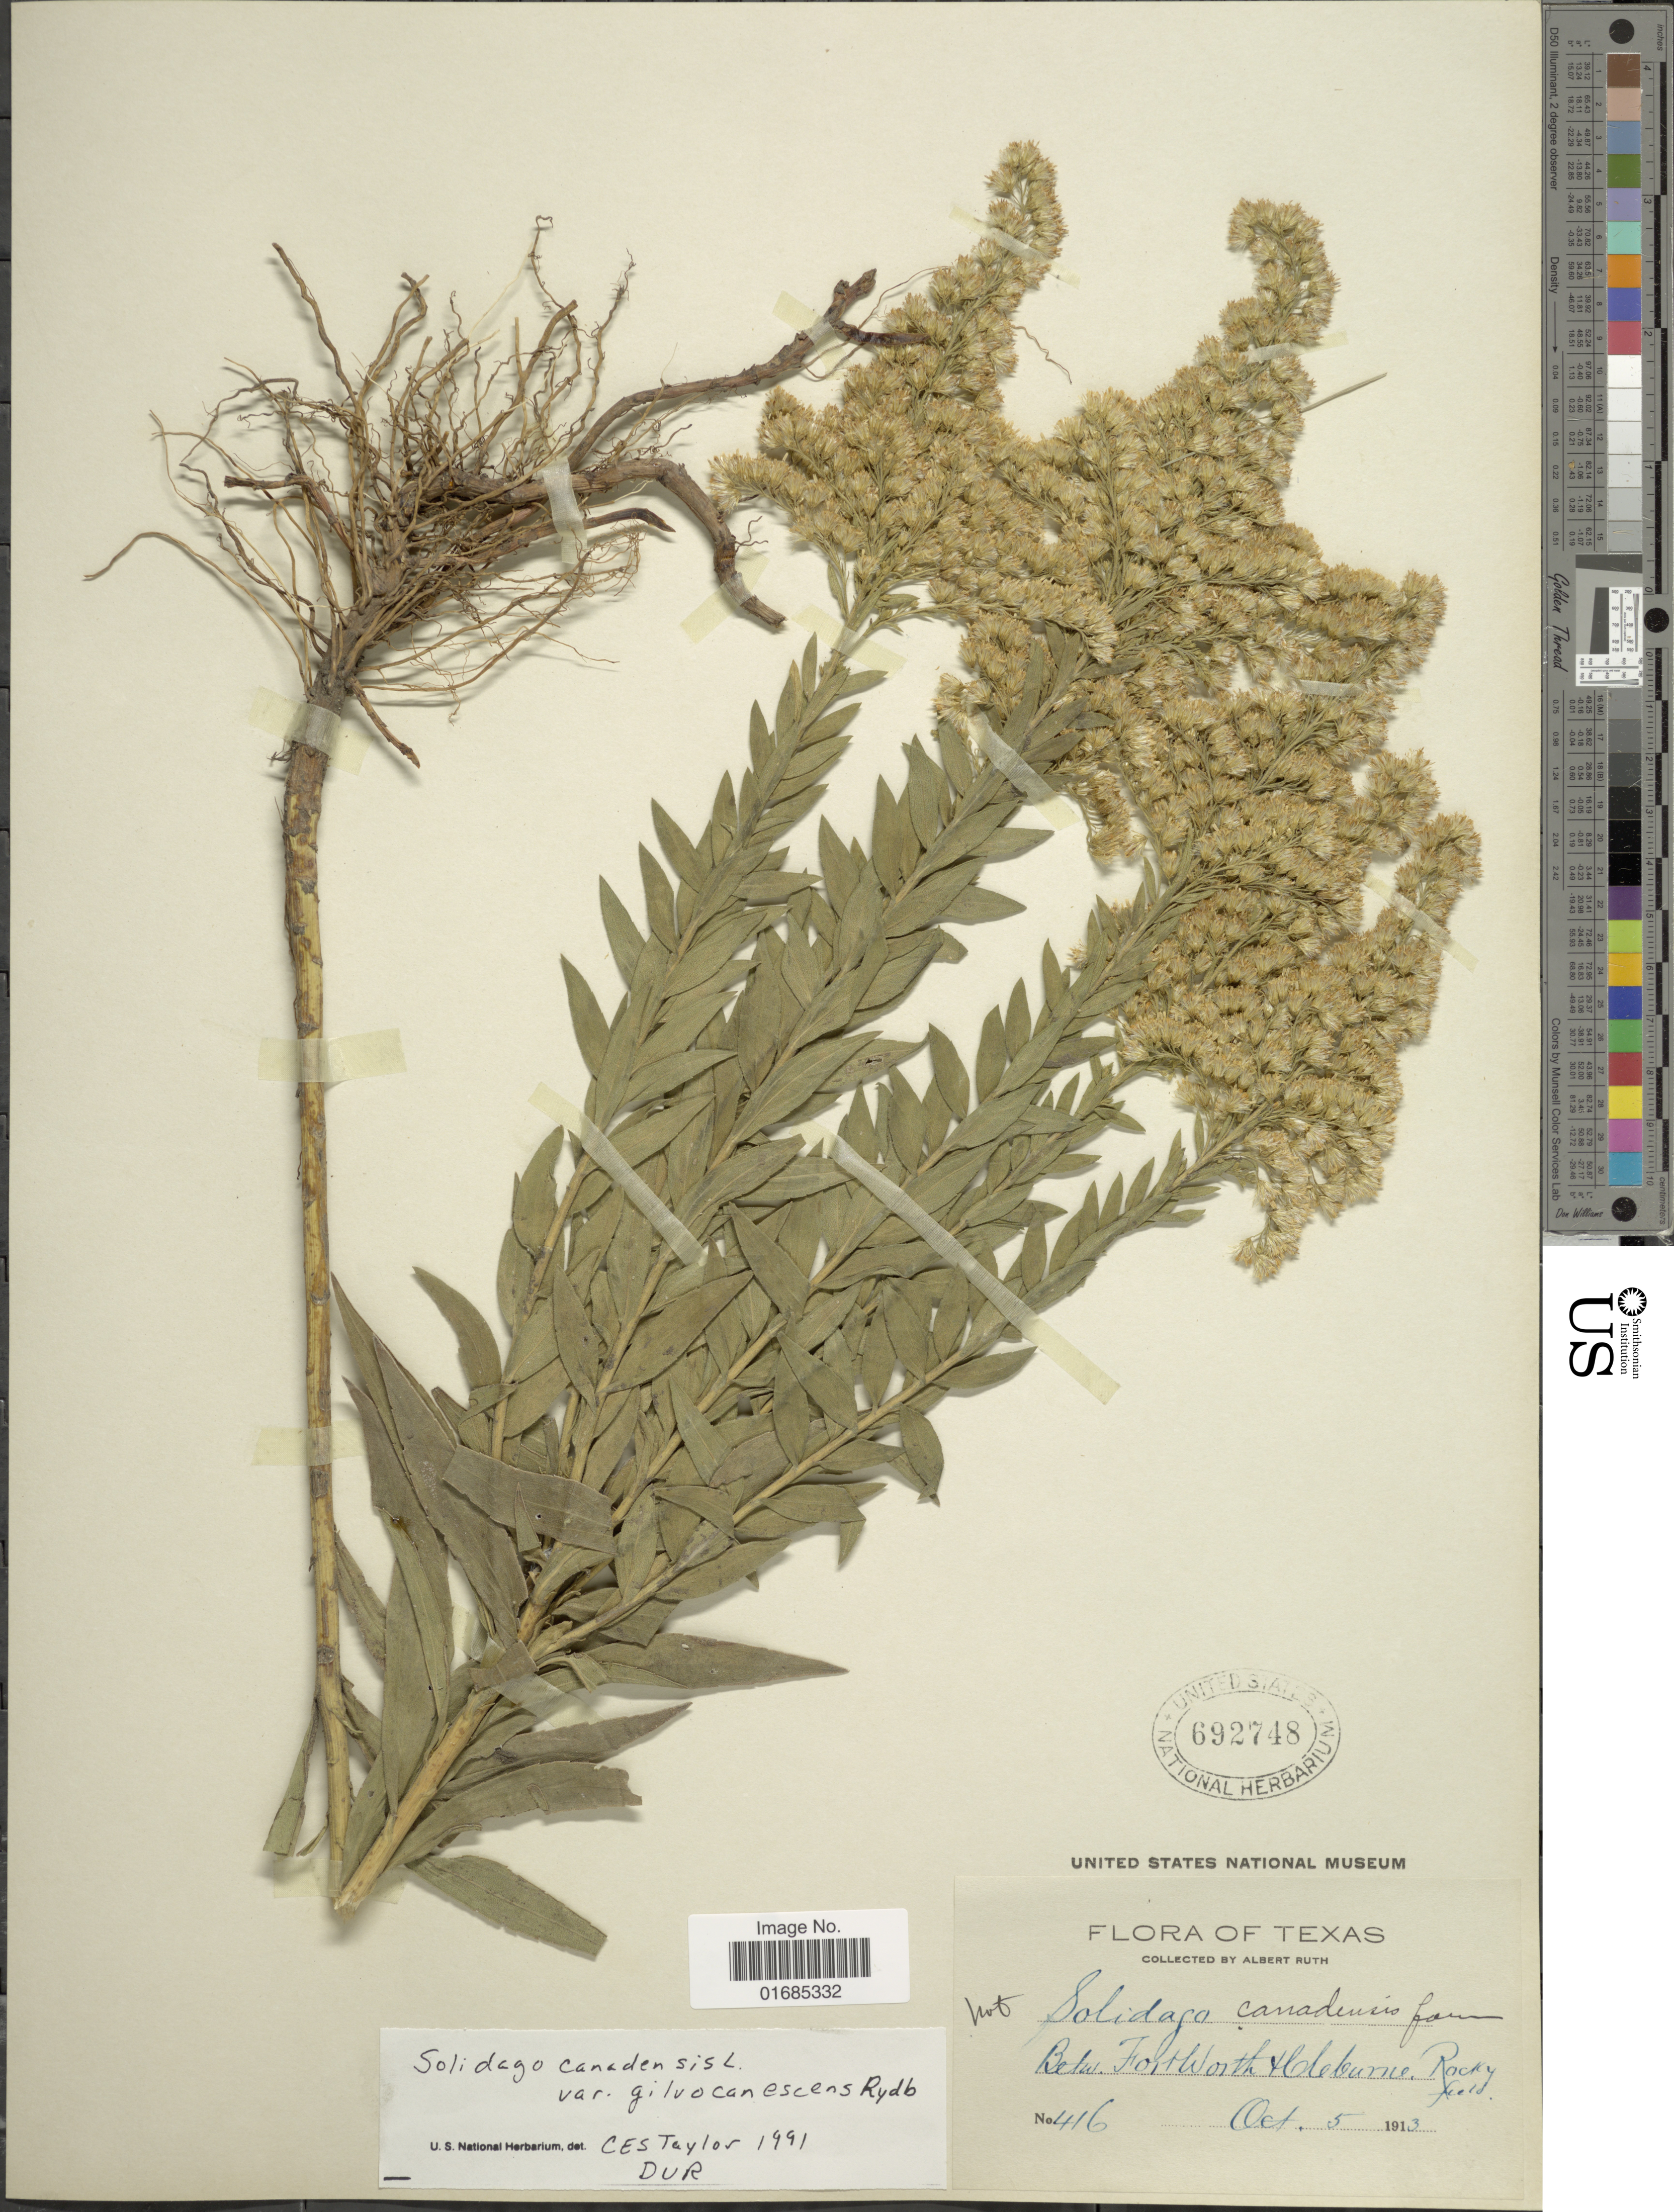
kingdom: Plantae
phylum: Tracheophyta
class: Magnoliopsida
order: Asterales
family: Asteraceae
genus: Solidago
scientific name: Solidago canadensis var. gilvocanescens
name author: Rydb.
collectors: A. Ruth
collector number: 416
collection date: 1913-10-05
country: United States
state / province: Texas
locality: Rocky field, between Fort Worth and Cleburne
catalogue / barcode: US 692748